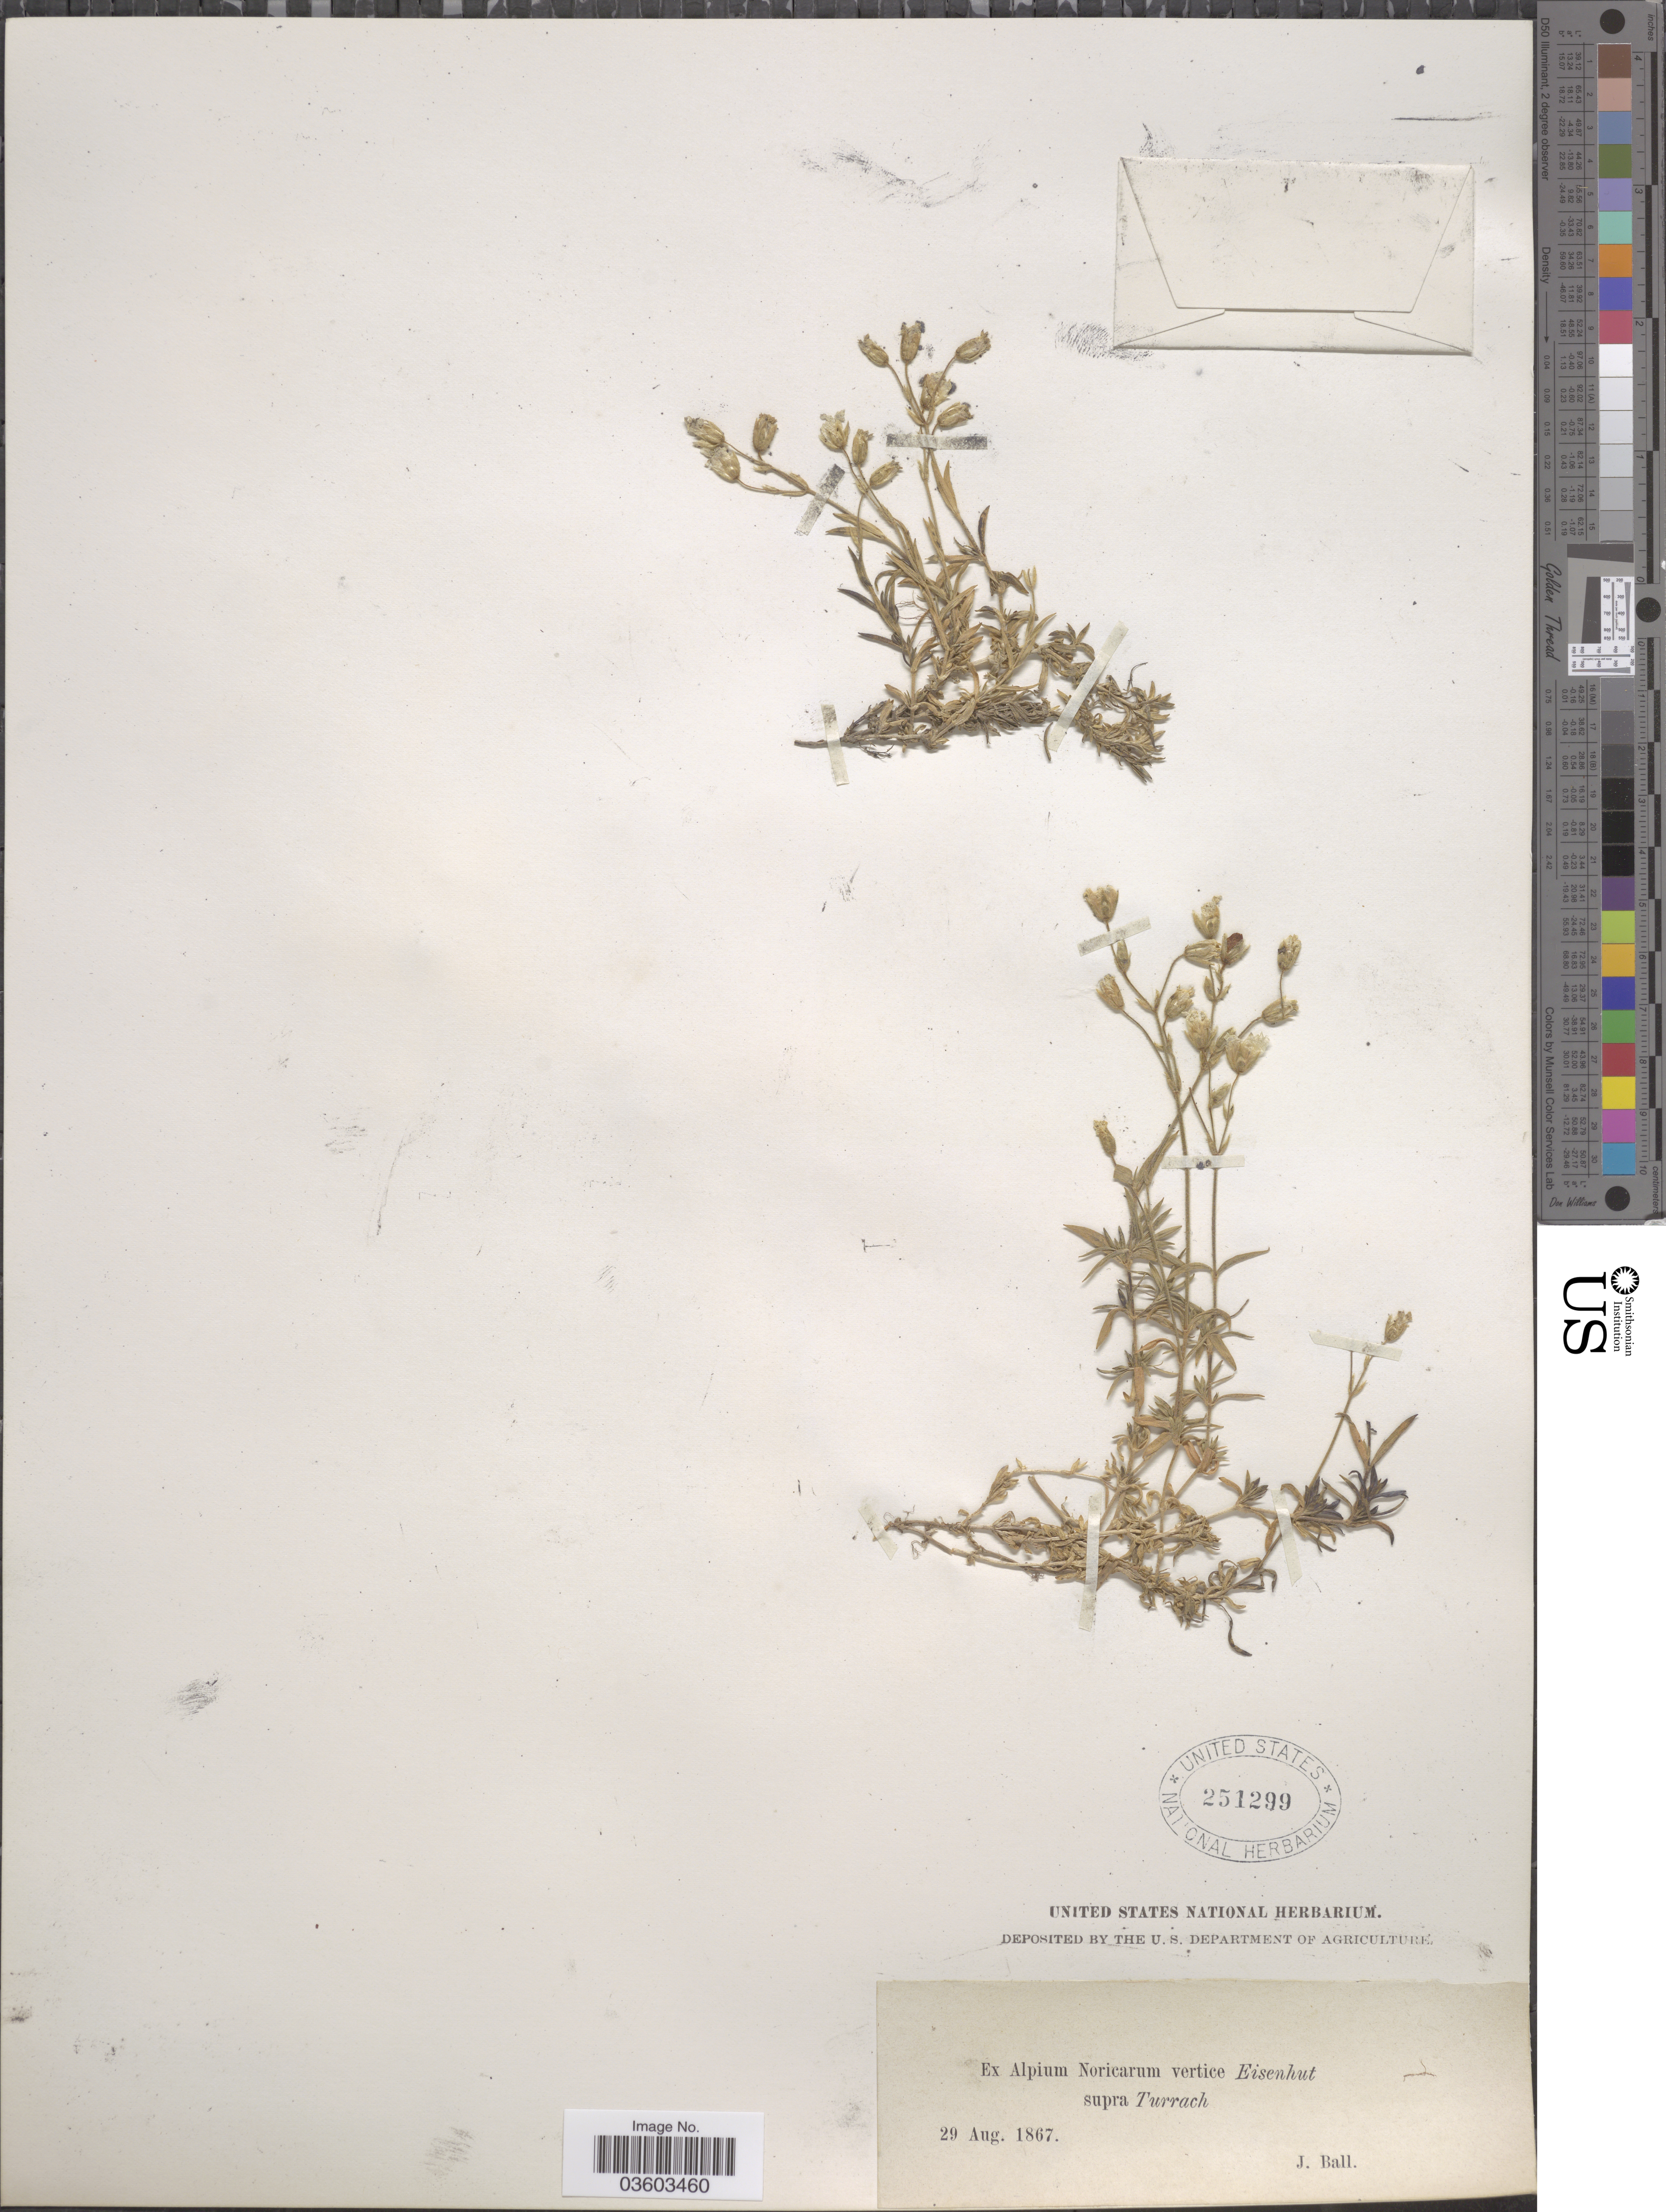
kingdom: Plantae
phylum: Tracheophyta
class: Magnoliopsida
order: Caryophyllales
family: Caryophyllaceae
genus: Cerastium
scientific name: Cerastium sp.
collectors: J. Ball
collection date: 1867-08-29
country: Austria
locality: Ex Alpium Noricarum vertice Eisenhut supra Turrach.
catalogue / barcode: US 251299